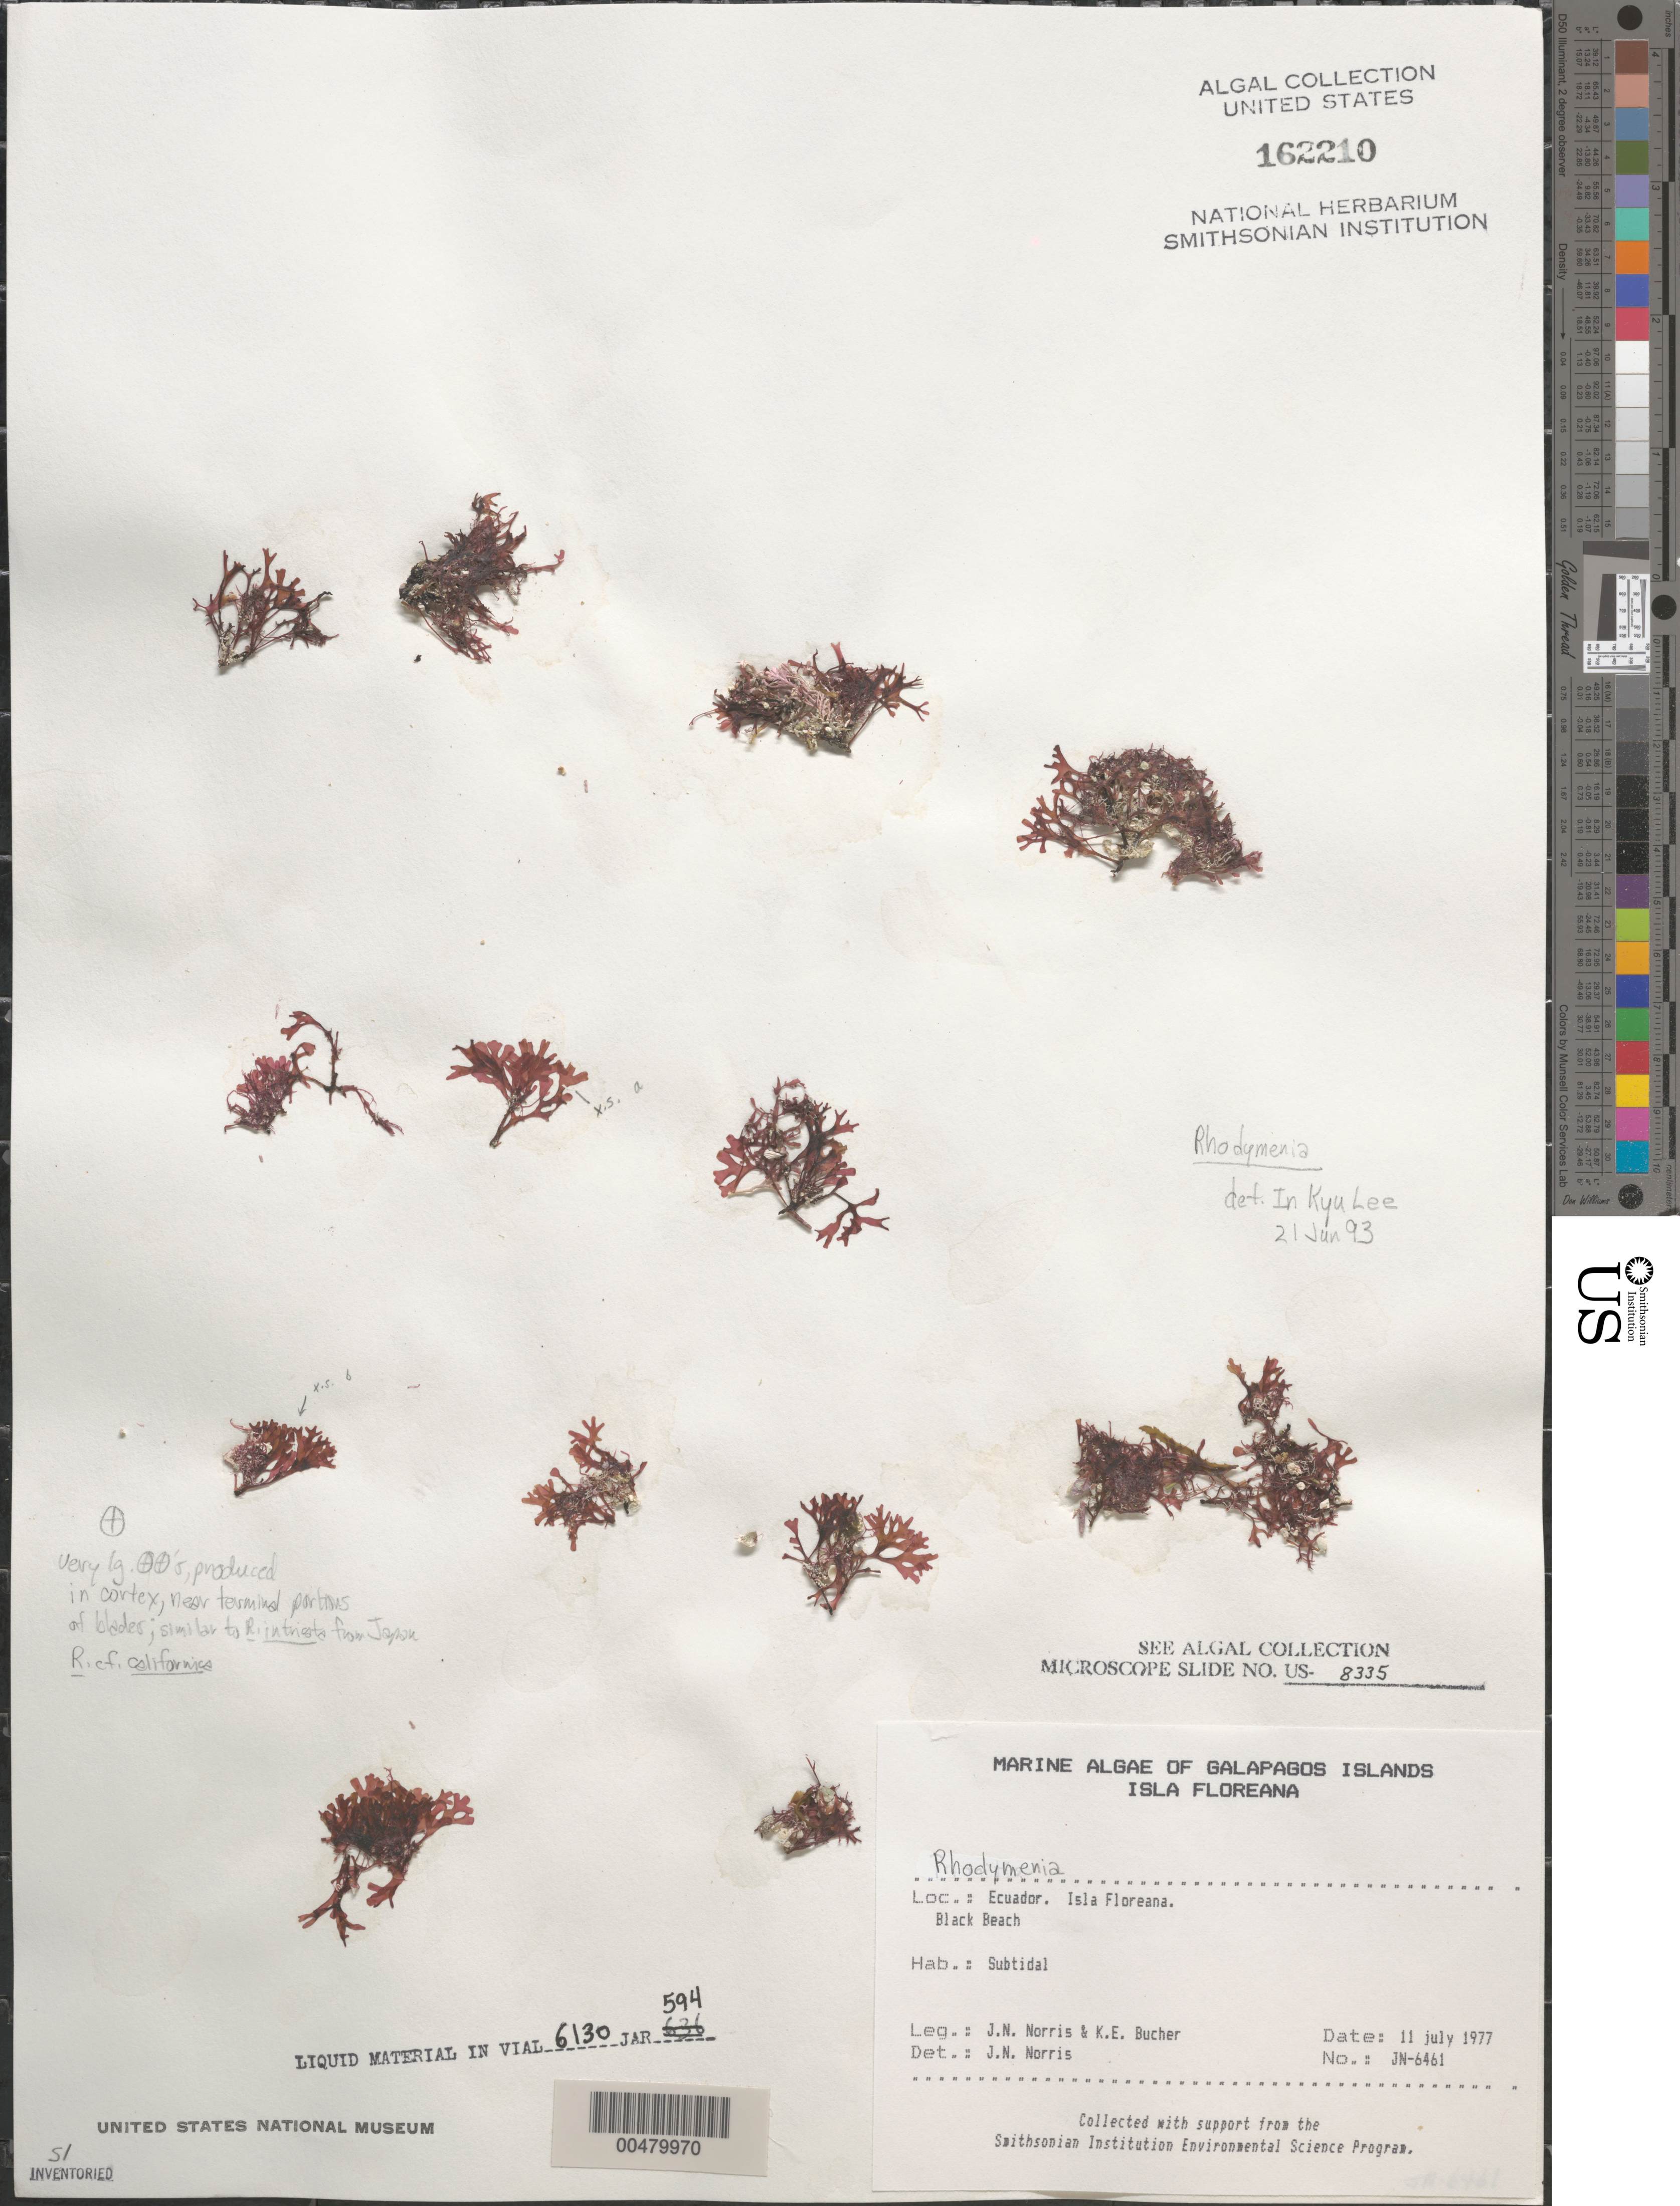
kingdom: Plantae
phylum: Rhodophyta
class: Florideophyceae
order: Rhodymeniales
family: Rhodymeniaceae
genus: Rhodymenia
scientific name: Rhodymenia sp.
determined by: Lee, I. K.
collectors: J. N. Norris & K. E. Bucher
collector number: JN-6461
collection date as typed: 11 Jul 1977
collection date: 1977-07-11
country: Ecuador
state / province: Colón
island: Floreana [Charles, Santa Maria]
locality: Black Beach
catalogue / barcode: US 162210